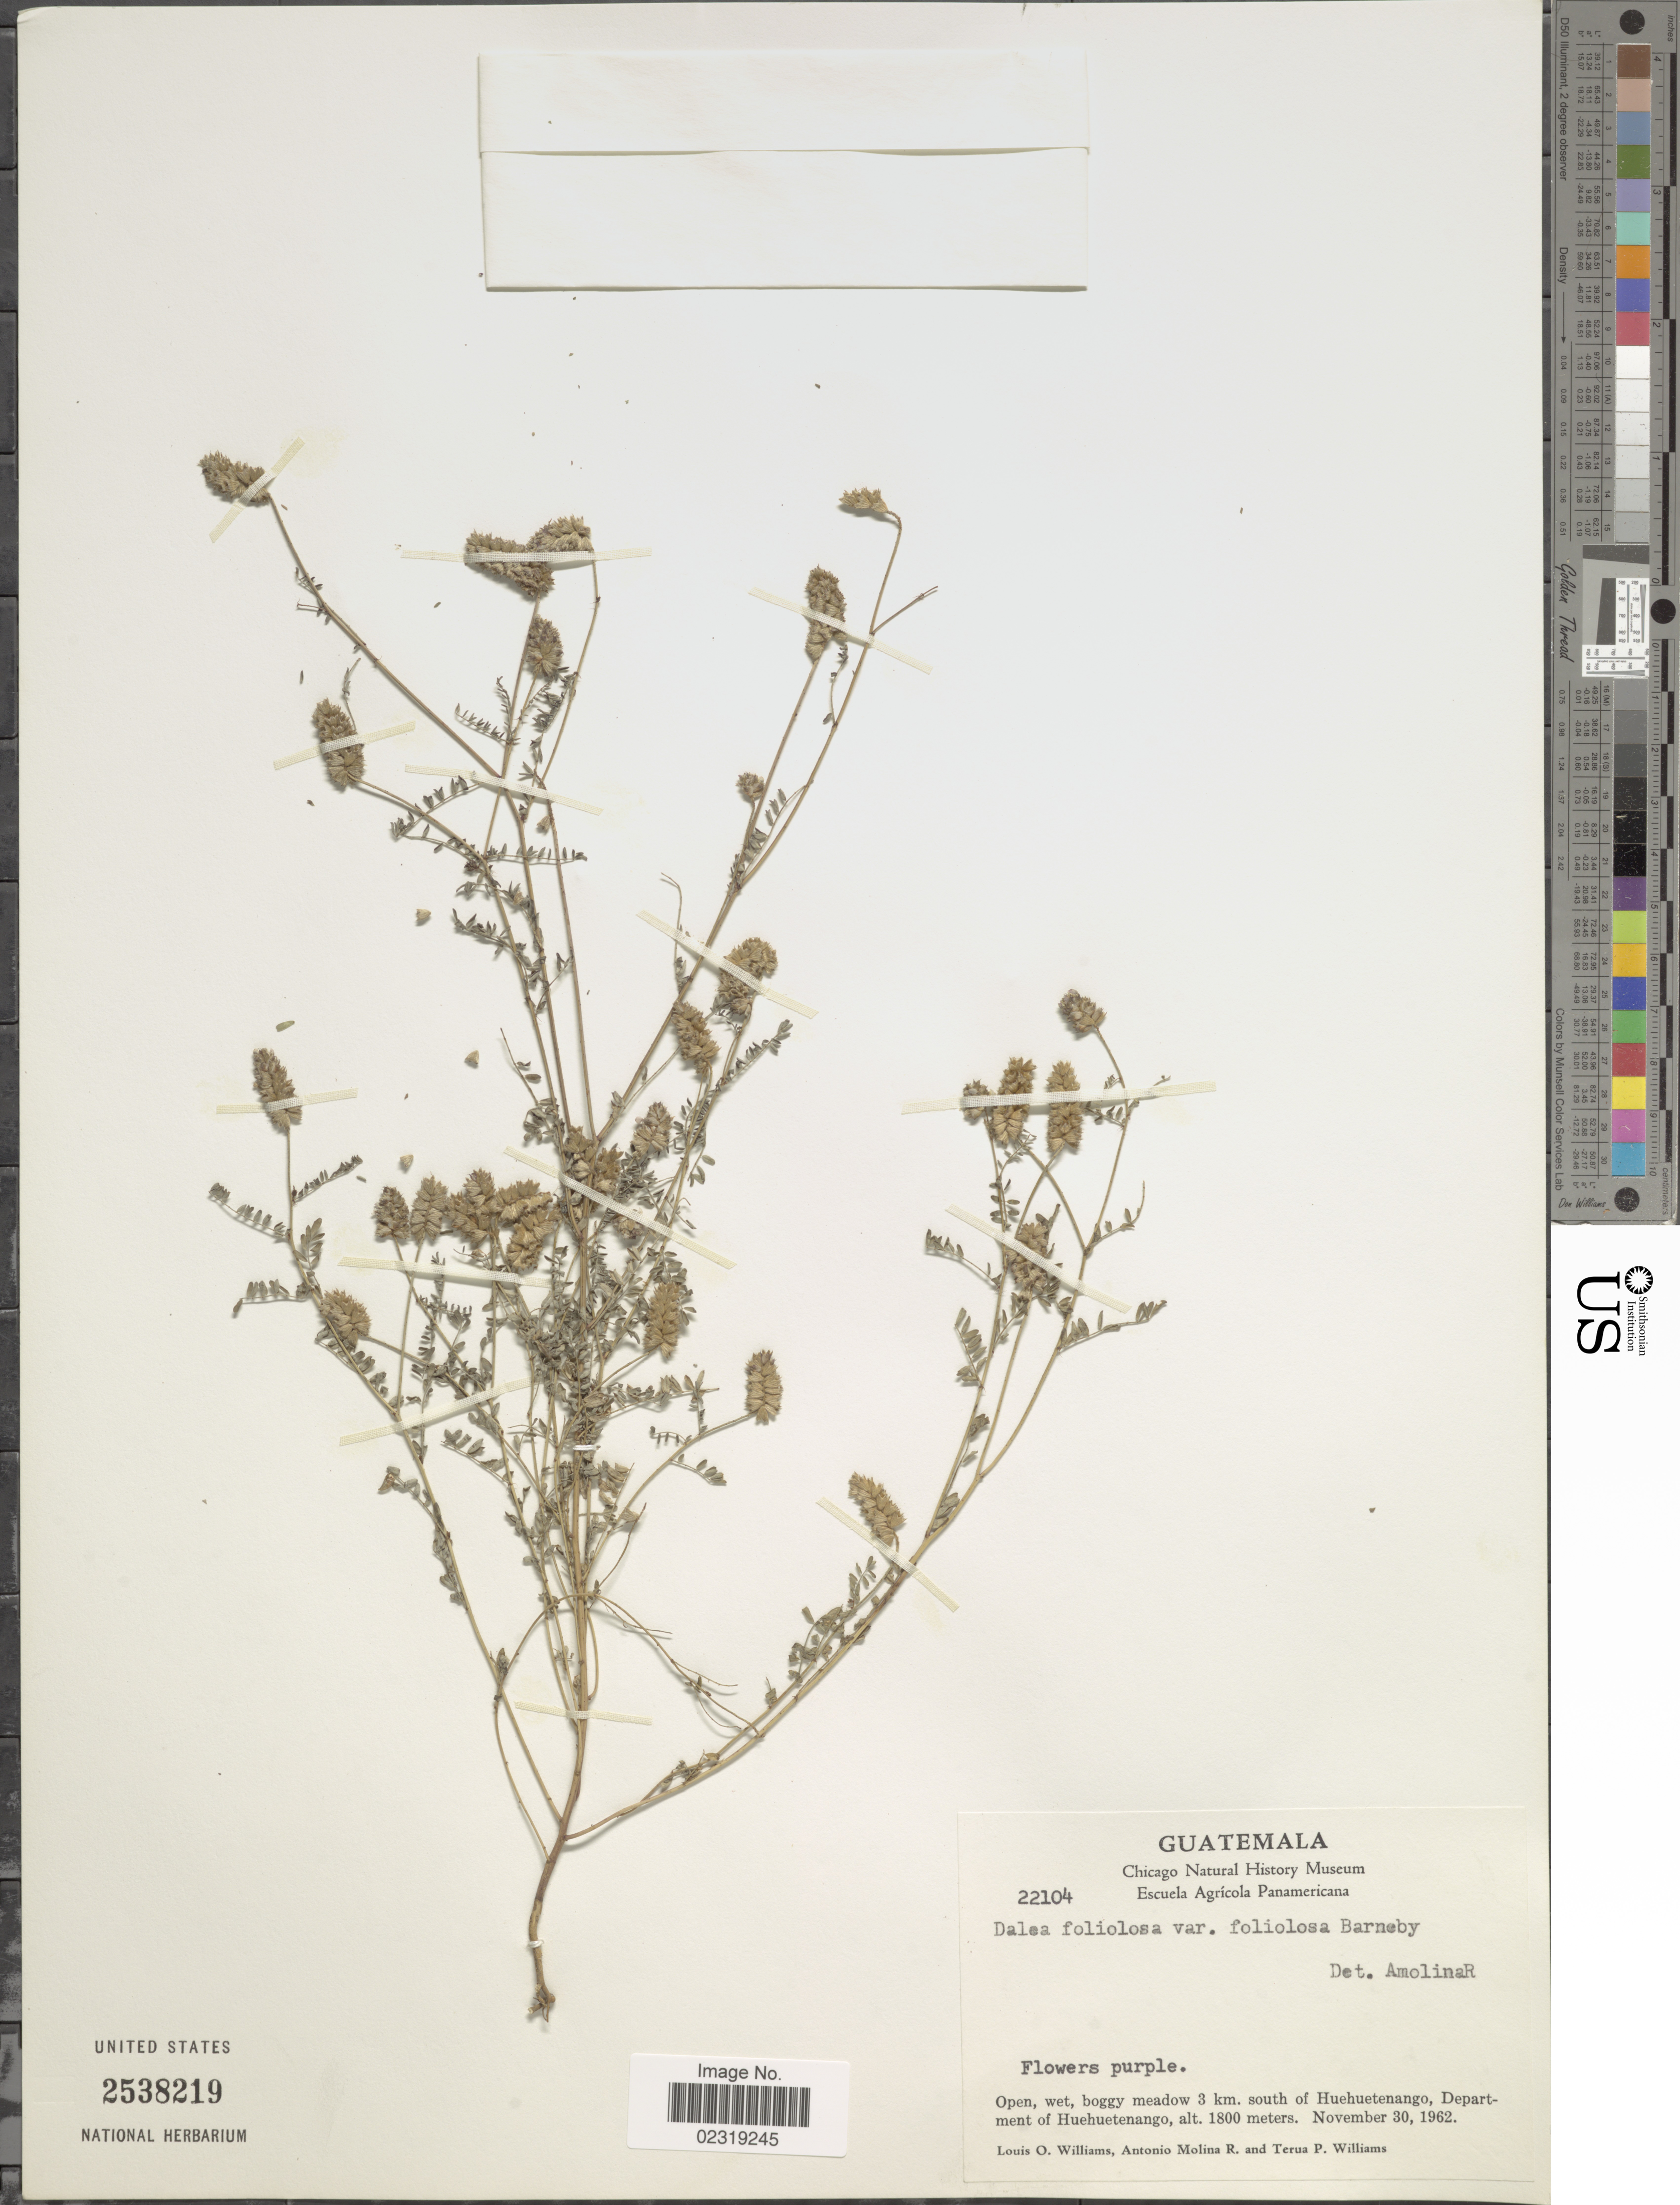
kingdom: Plantae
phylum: Tracheophyta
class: Magnoliopsida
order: Fabales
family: Fabaceae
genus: Dalea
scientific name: Dalea foliolosa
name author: (Aiton) Barneby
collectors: L. O. Williams, A. Molina R. & T. P. Williams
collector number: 22104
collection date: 1962-11-30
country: Guatemala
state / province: Huehuetenango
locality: Open, wet, boggy meadow 3 km. south of Huehuetenango, Department of Huehuetenango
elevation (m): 1800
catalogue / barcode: US 2538219